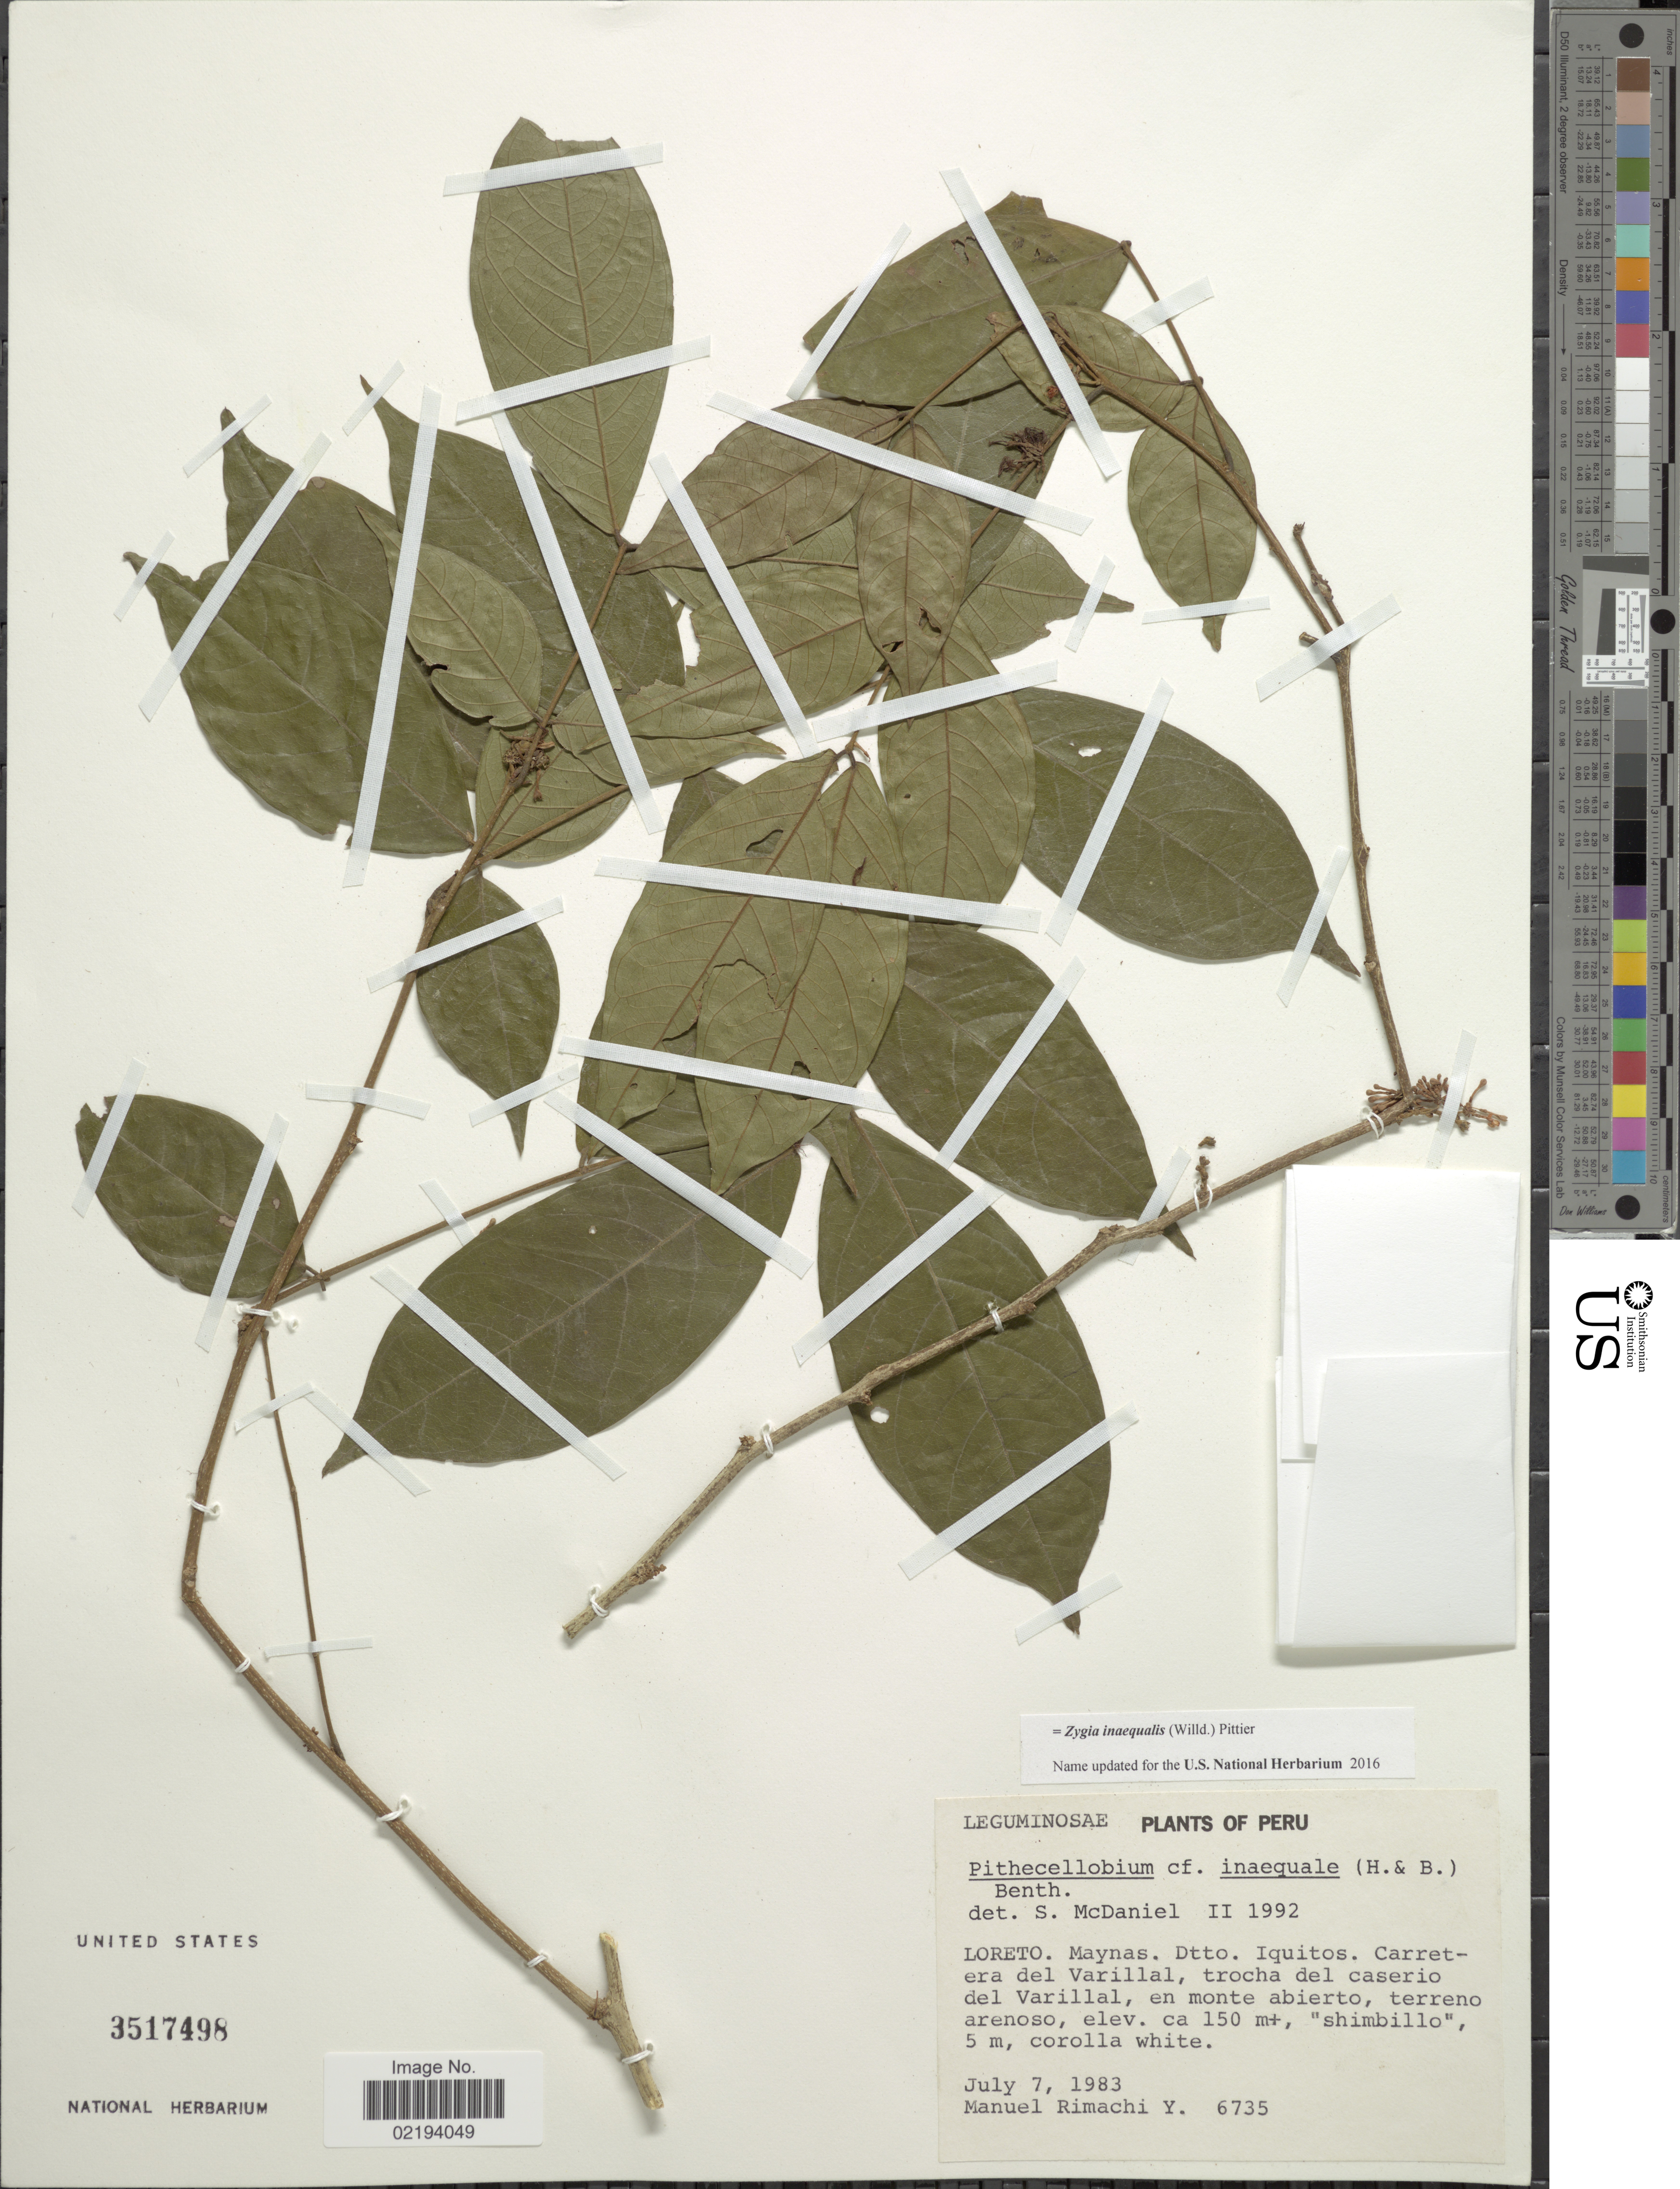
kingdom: Plantae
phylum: Tracheophyta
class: Magnoliopsida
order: Fabales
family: Fabaceae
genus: Zygia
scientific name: Zygia inaequalis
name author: (Humb. & Bonpl. ex Willd.) Pittier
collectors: M. Rimachi Y.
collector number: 6735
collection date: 1983-07-07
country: Peru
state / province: Loreto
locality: Maynas. Dtto Iquitos. Carretera del Varillal, trocha del caserio del Varillal, en monte aboerto, terreno arenoso, 'shimbillo'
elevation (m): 150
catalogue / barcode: US 3517498